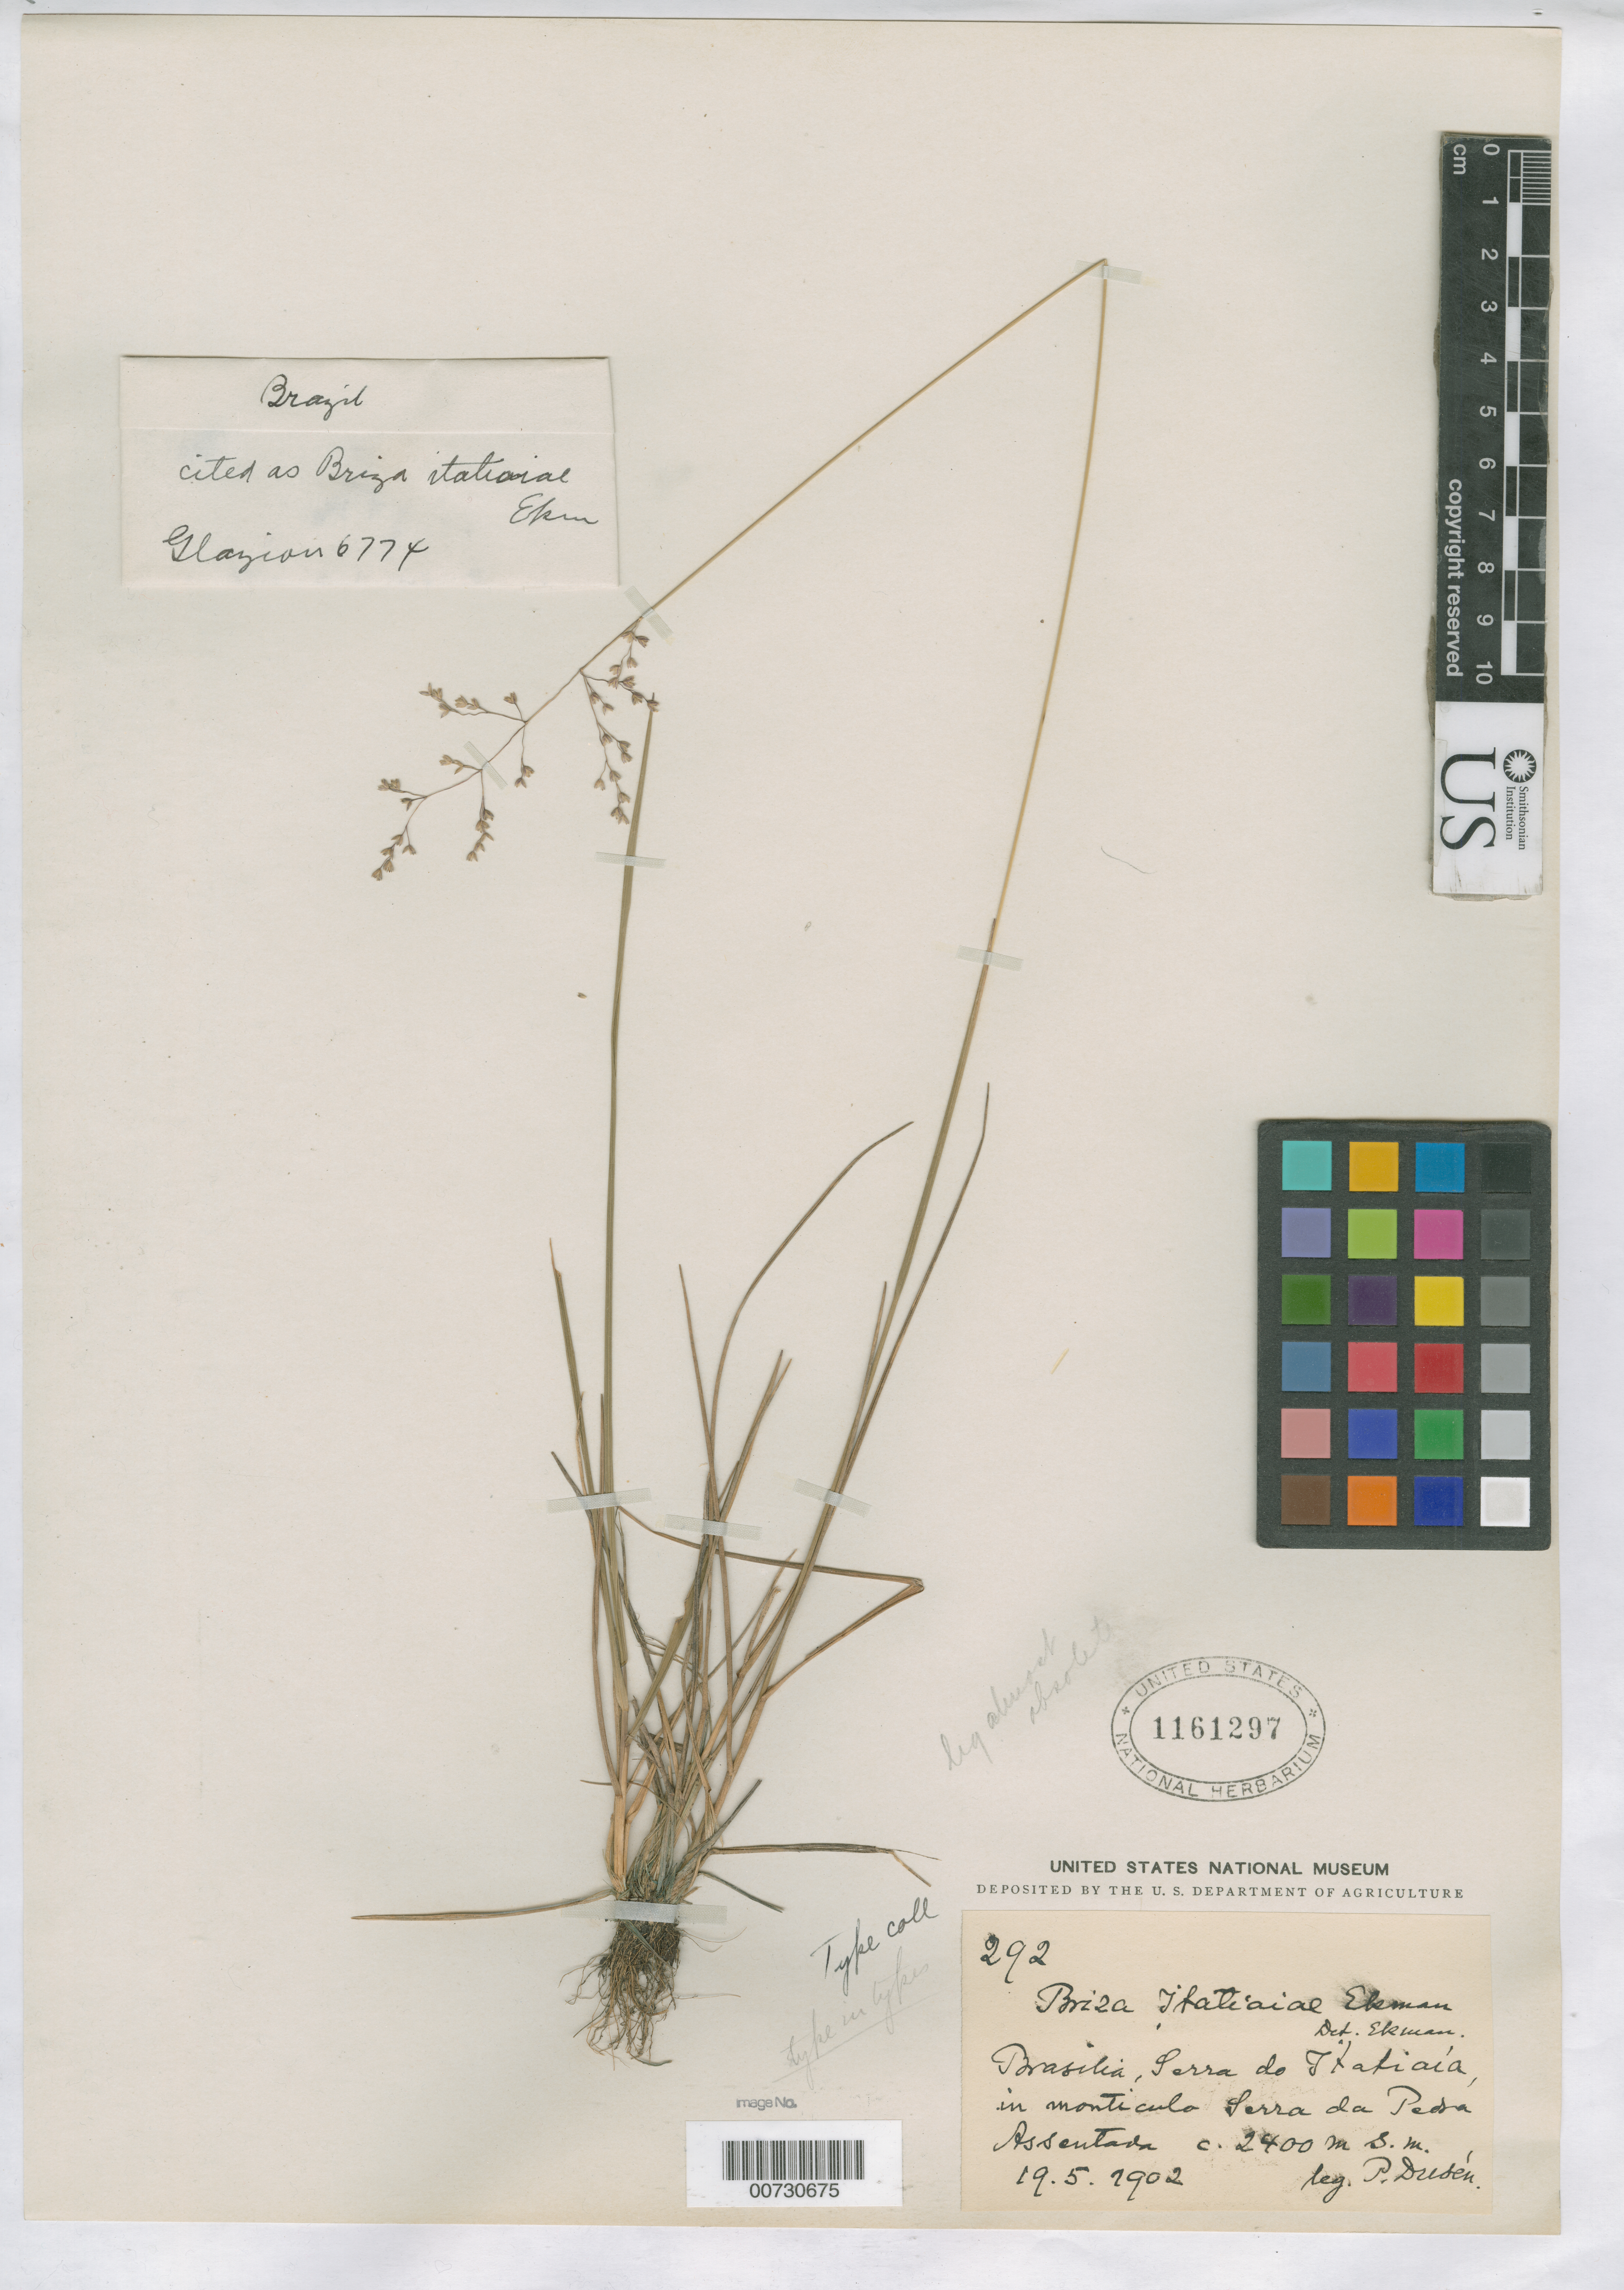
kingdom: Plantae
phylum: Tracheophyta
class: Liliopsida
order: Poales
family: Poaceae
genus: Briza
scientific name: Briza itatiaiae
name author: Ekman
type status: Isosyntype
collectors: P. Dusén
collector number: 292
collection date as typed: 19 May 1902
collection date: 1902-05-19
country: Brazil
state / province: Minas Gerais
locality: Serra do Itatiaia, monticulo serra Serra da Pedra Assentada.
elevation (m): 2400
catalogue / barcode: US 1161297